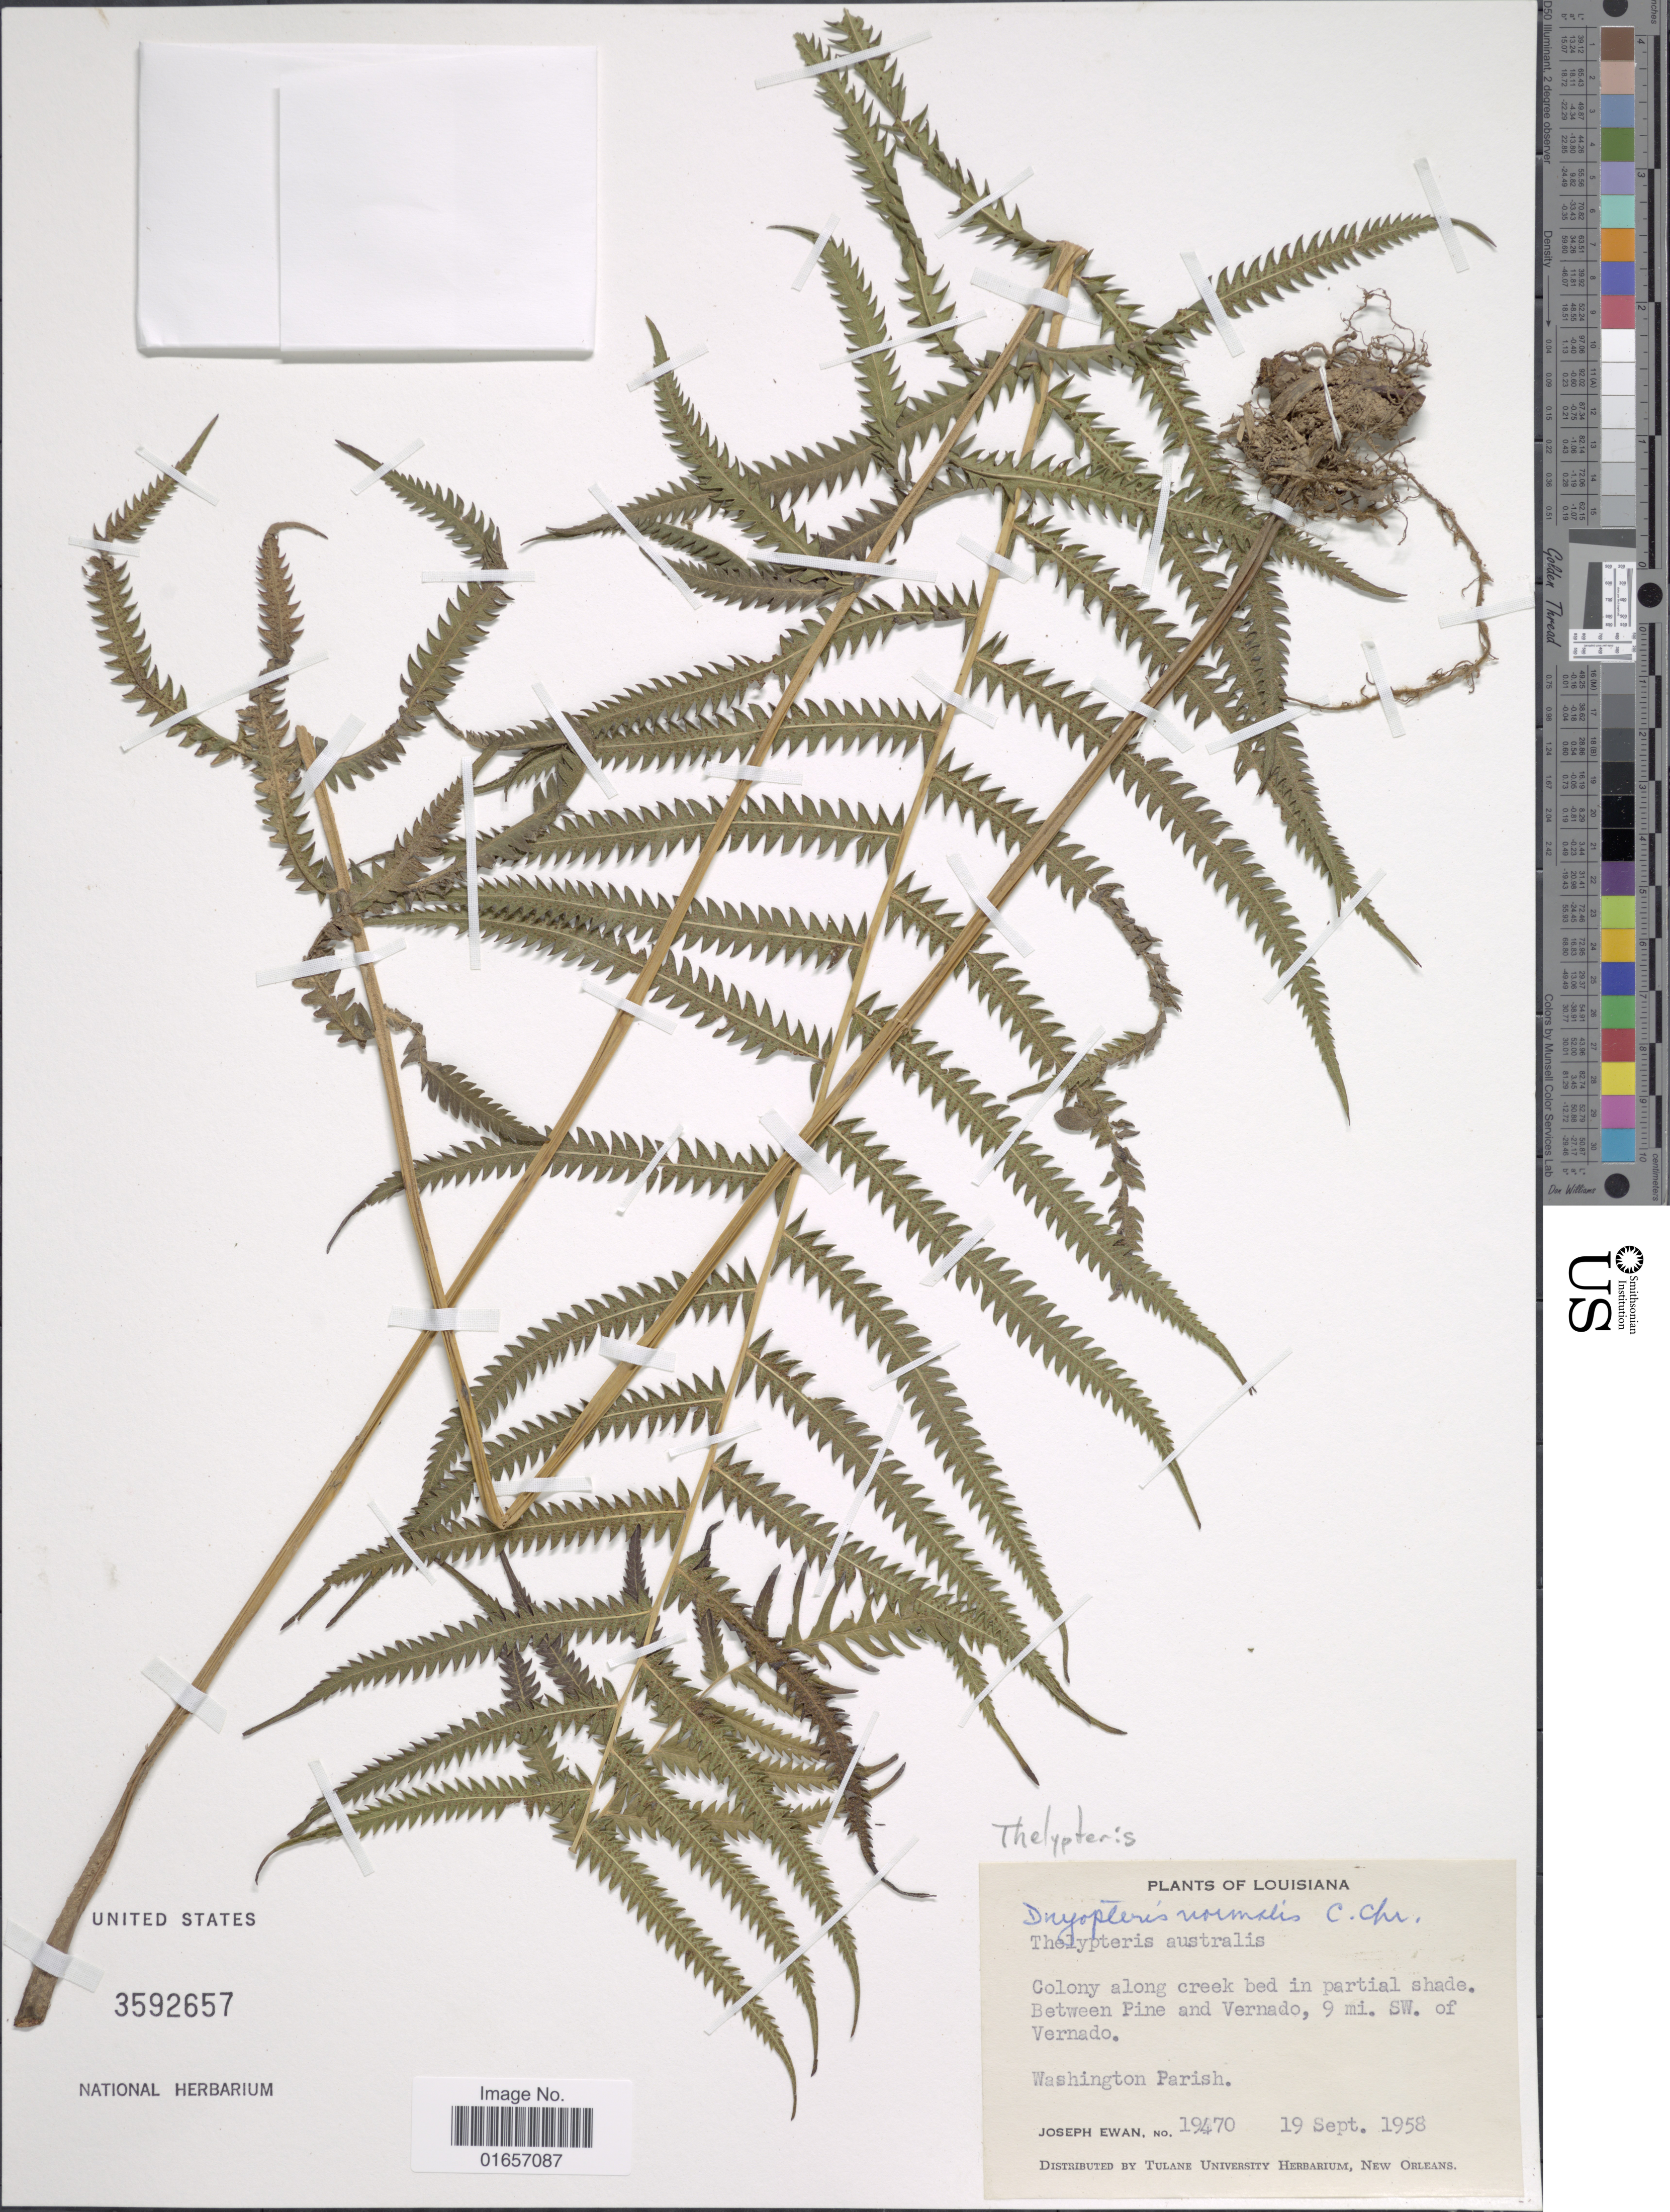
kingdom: Plantae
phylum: Tracheophyta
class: Polypodiopsida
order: Polypodiales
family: Thelypteridaceae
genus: Christella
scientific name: Christella kunthii comb. ined.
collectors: J. A. Ewan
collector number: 19470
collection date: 1958-09-19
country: United States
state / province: Louisiana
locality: Between Pine and Vernando, 9 mi. SW. of Vernando, Washington Parish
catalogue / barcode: US 3592657